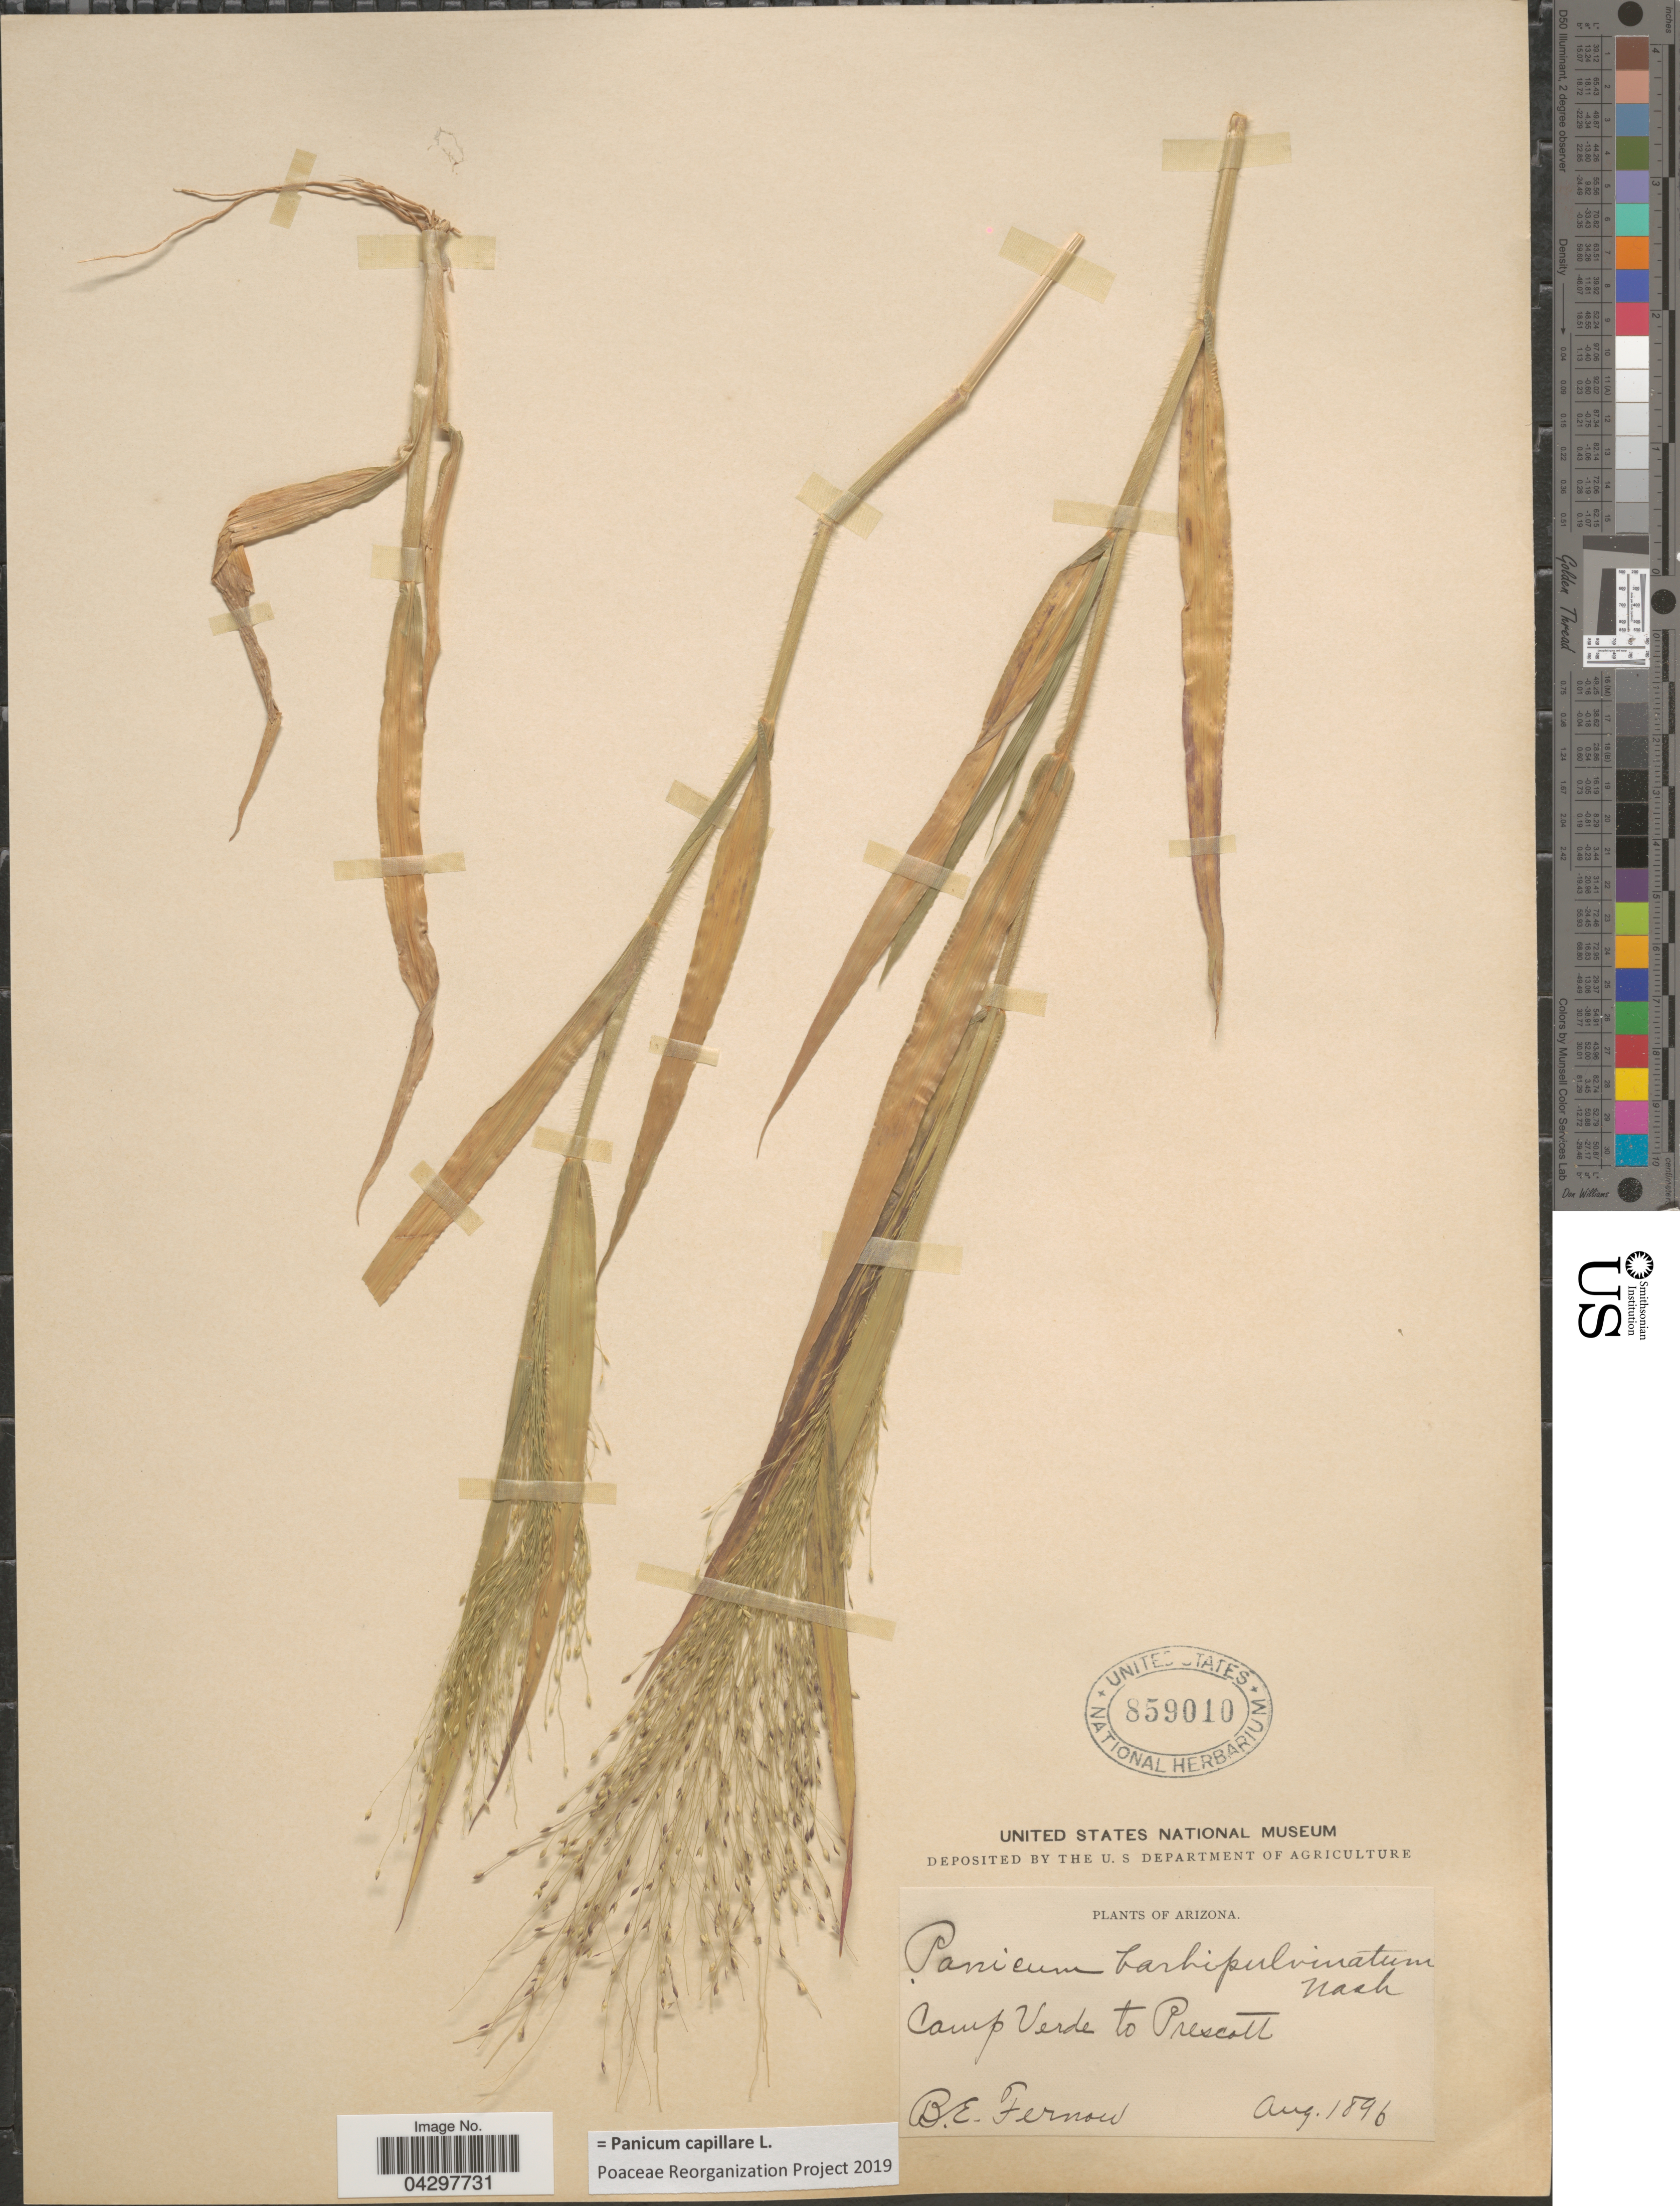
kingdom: Plantae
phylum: Tracheophyta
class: Liliopsida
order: Poales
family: Poaceae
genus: Panicum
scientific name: Panicum capillare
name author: L.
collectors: B. Fernow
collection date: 1896-08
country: United States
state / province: Arizona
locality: Camp Verde to Prescott.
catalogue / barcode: US 859010